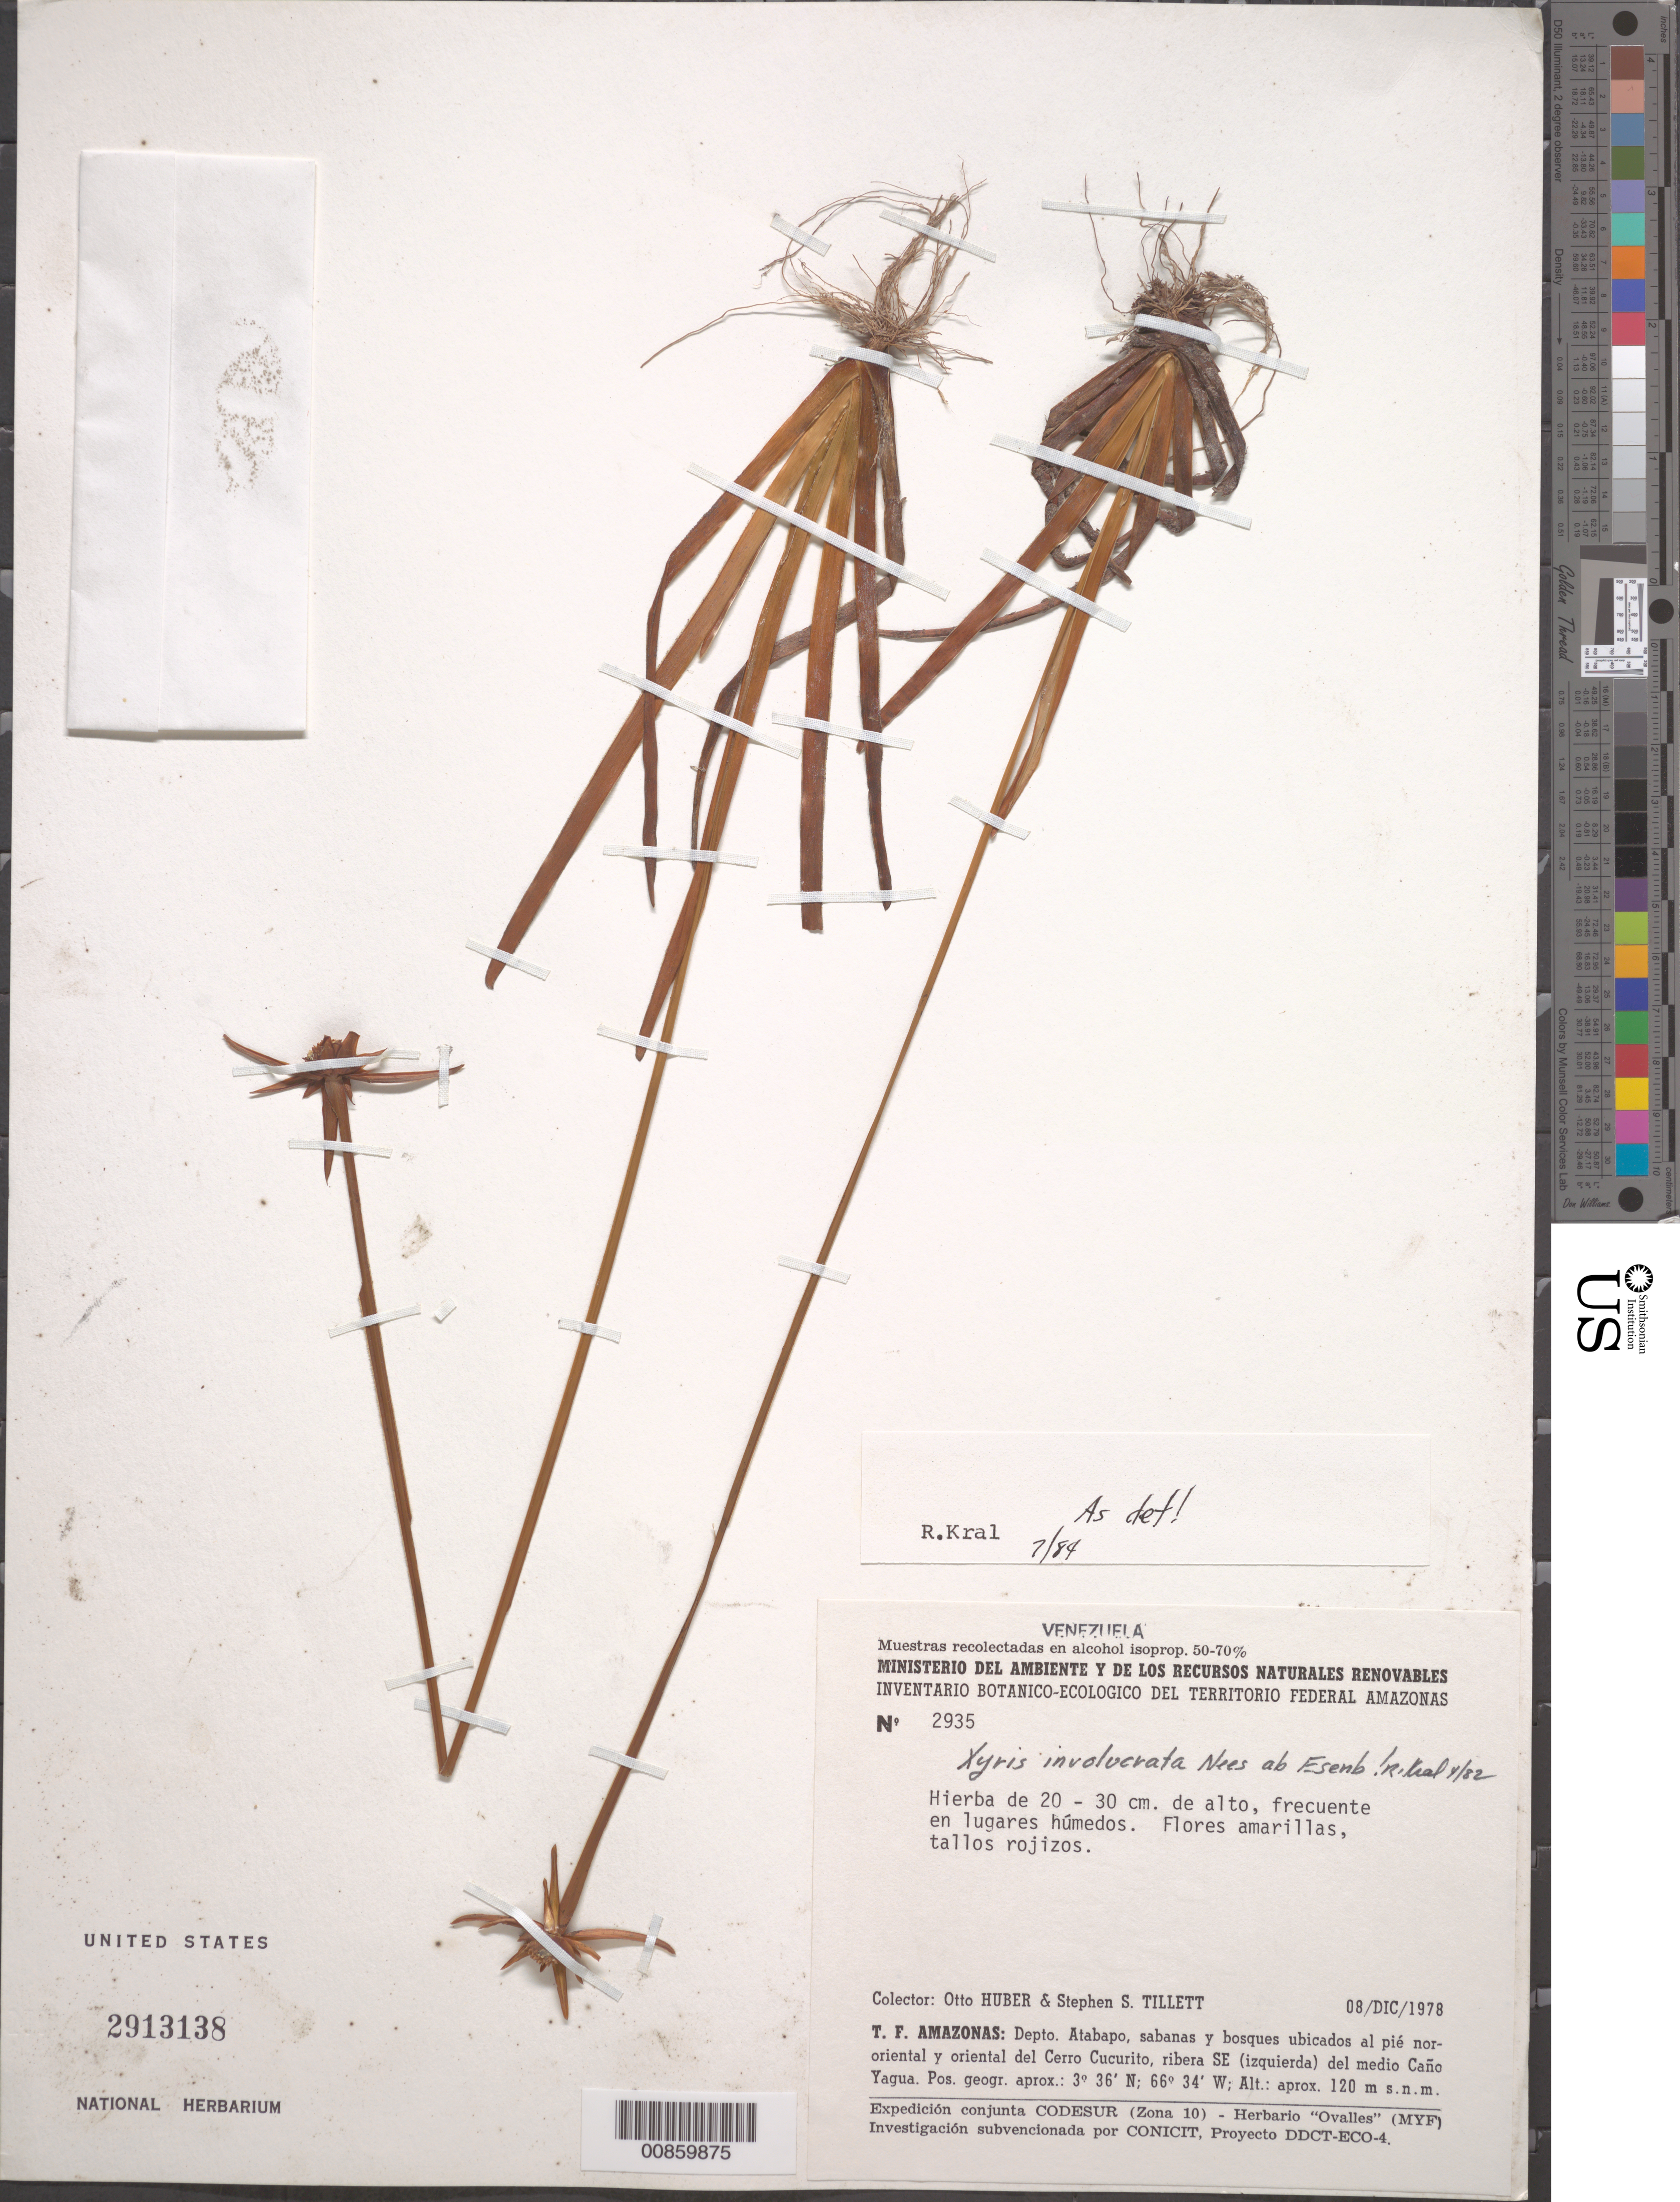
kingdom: Plantae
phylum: Tracheophyta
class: Liliopsida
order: Poales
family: Xyridaceae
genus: Xyris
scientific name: Xyris involucrata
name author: Nees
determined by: Kral, Robert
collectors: O. Huber & S. S. Tillett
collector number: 2935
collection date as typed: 8-Dec-78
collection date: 1978-12-08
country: Venezuela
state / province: Amazonas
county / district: Atabapo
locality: Cerro Cucurito, al NE y E, ribera SE (izquierda) del medio Caño Yagua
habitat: Lugares húmedos; sabanas y bosques.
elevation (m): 120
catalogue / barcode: US 2913138